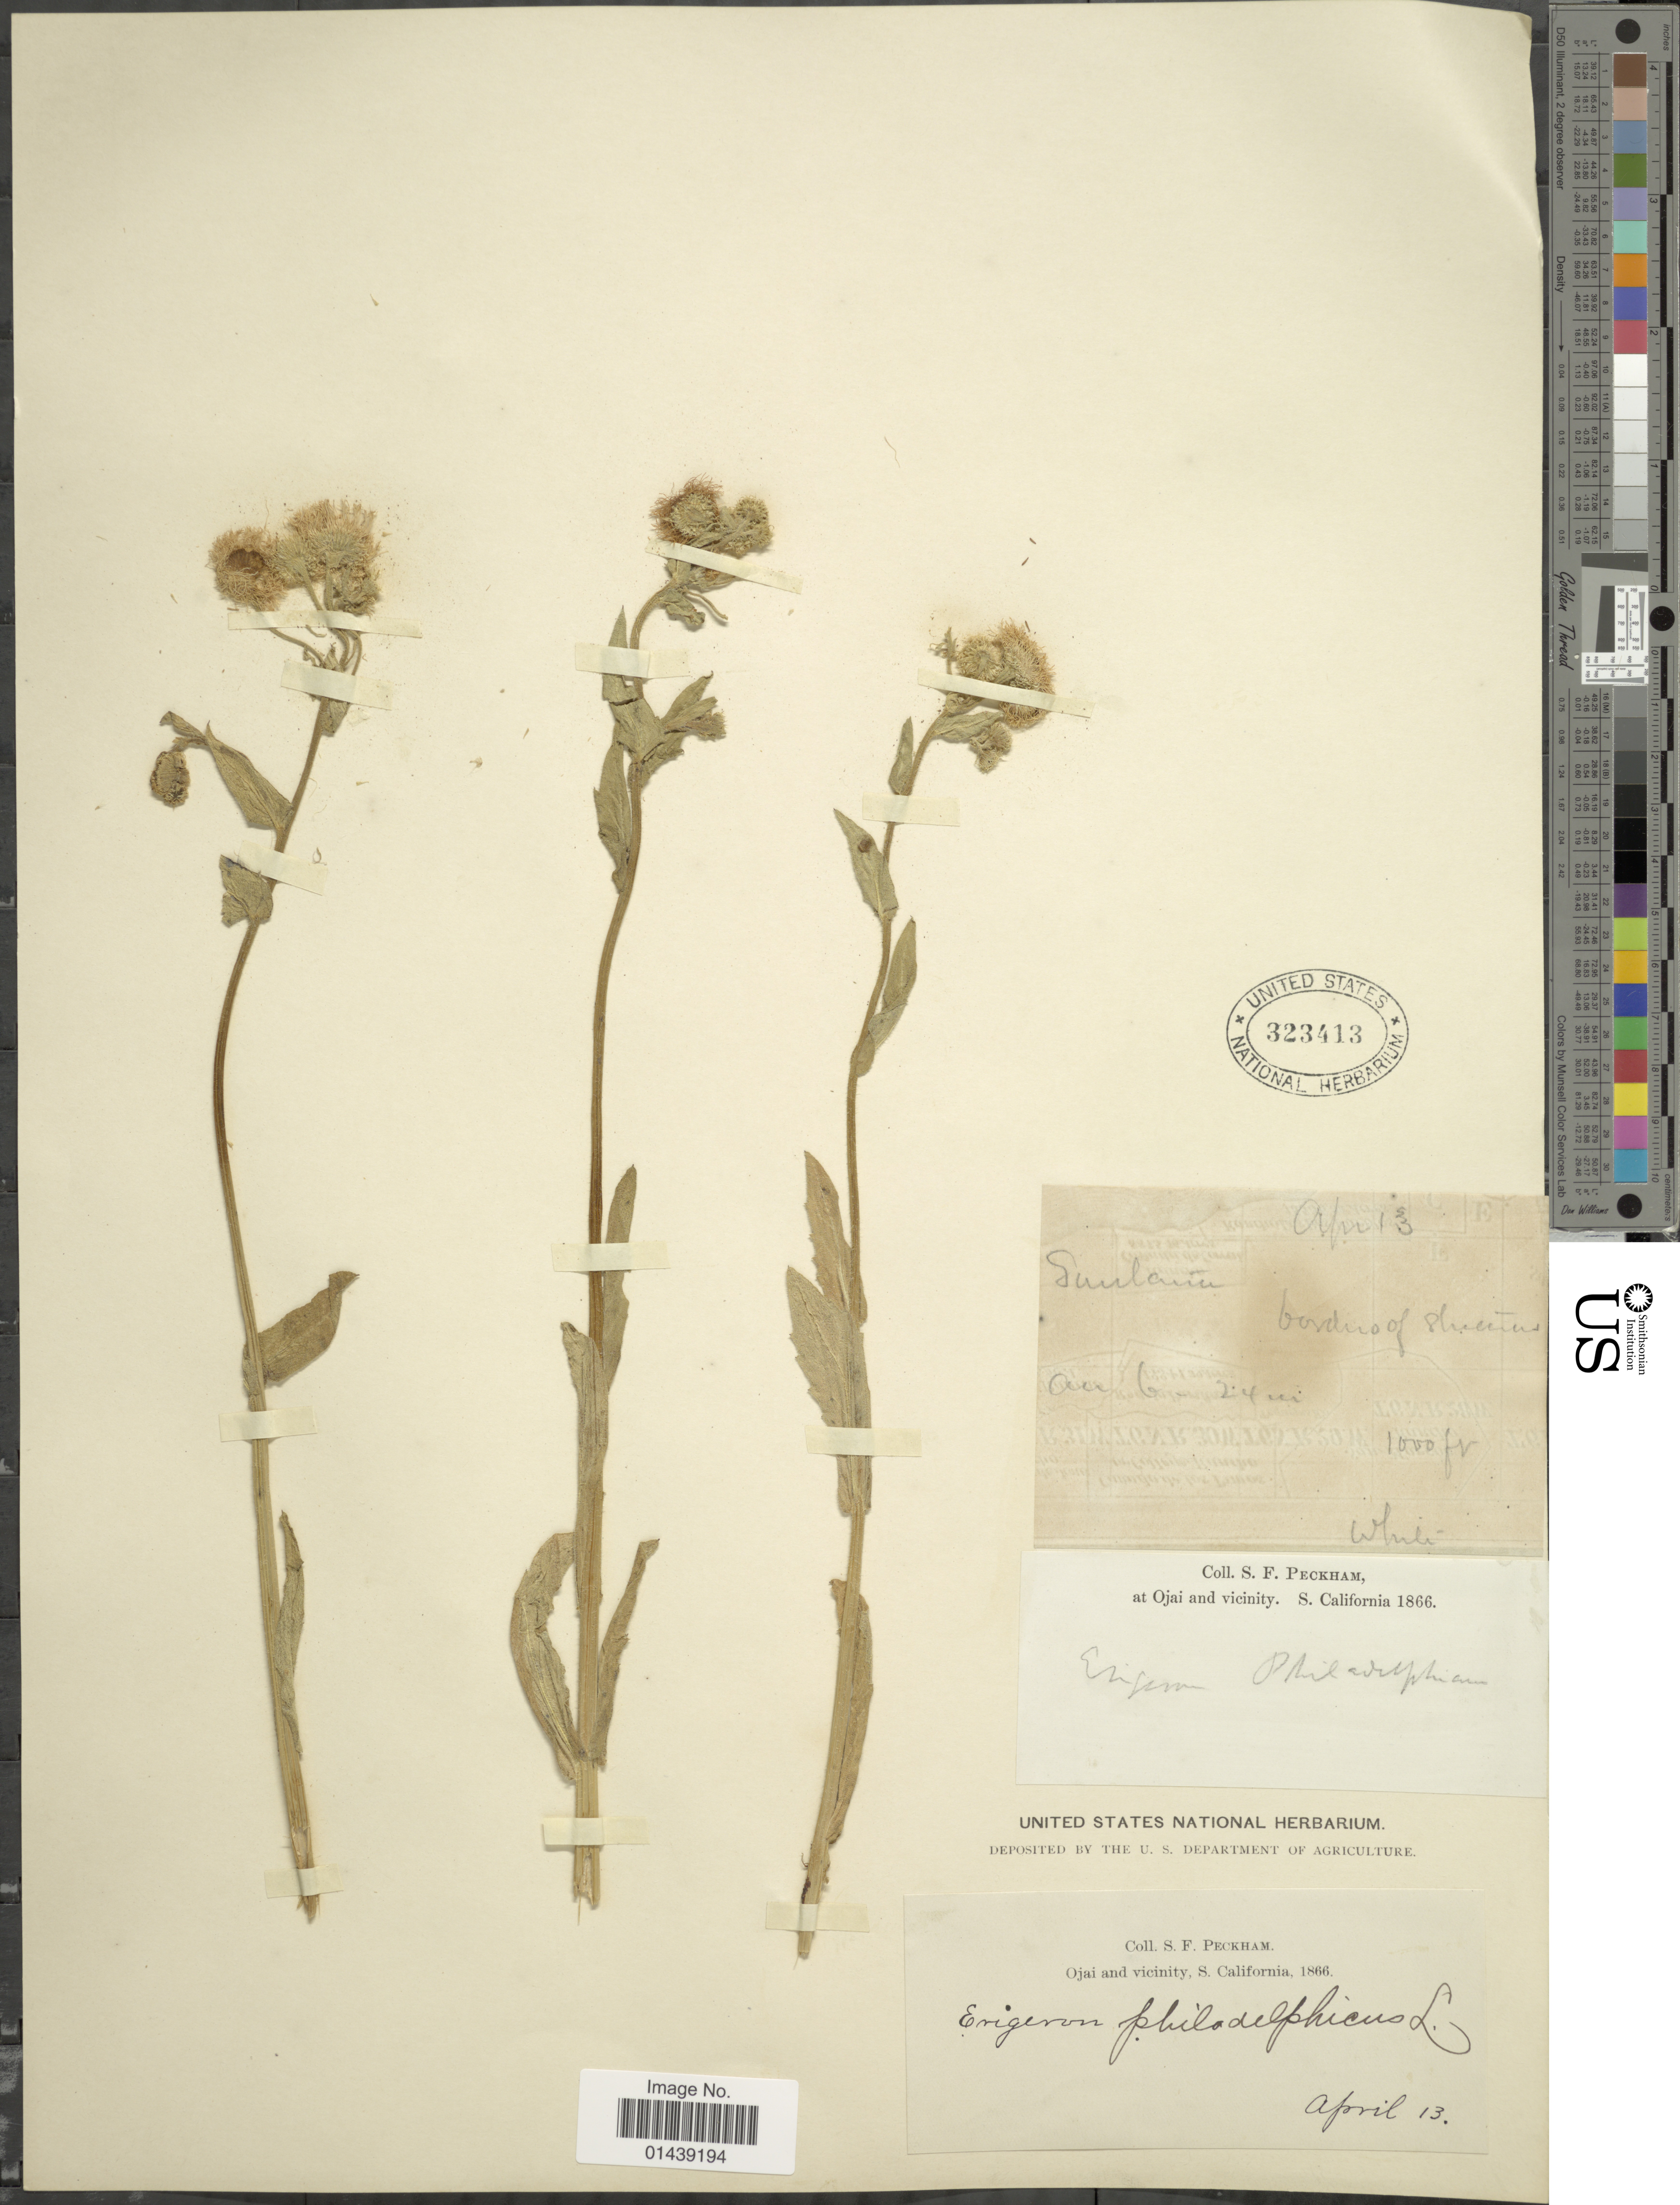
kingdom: Plantae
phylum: Tracheophyta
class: Magnoliopsida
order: Asterales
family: Asteraceae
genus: Erigeron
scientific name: Erigeron philadelphicus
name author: L.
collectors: S. Peckham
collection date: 1866-04-13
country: United States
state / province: California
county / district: Ventura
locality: Ojai and vicinity. S. California. borers of Shicias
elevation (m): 305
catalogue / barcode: US 323413